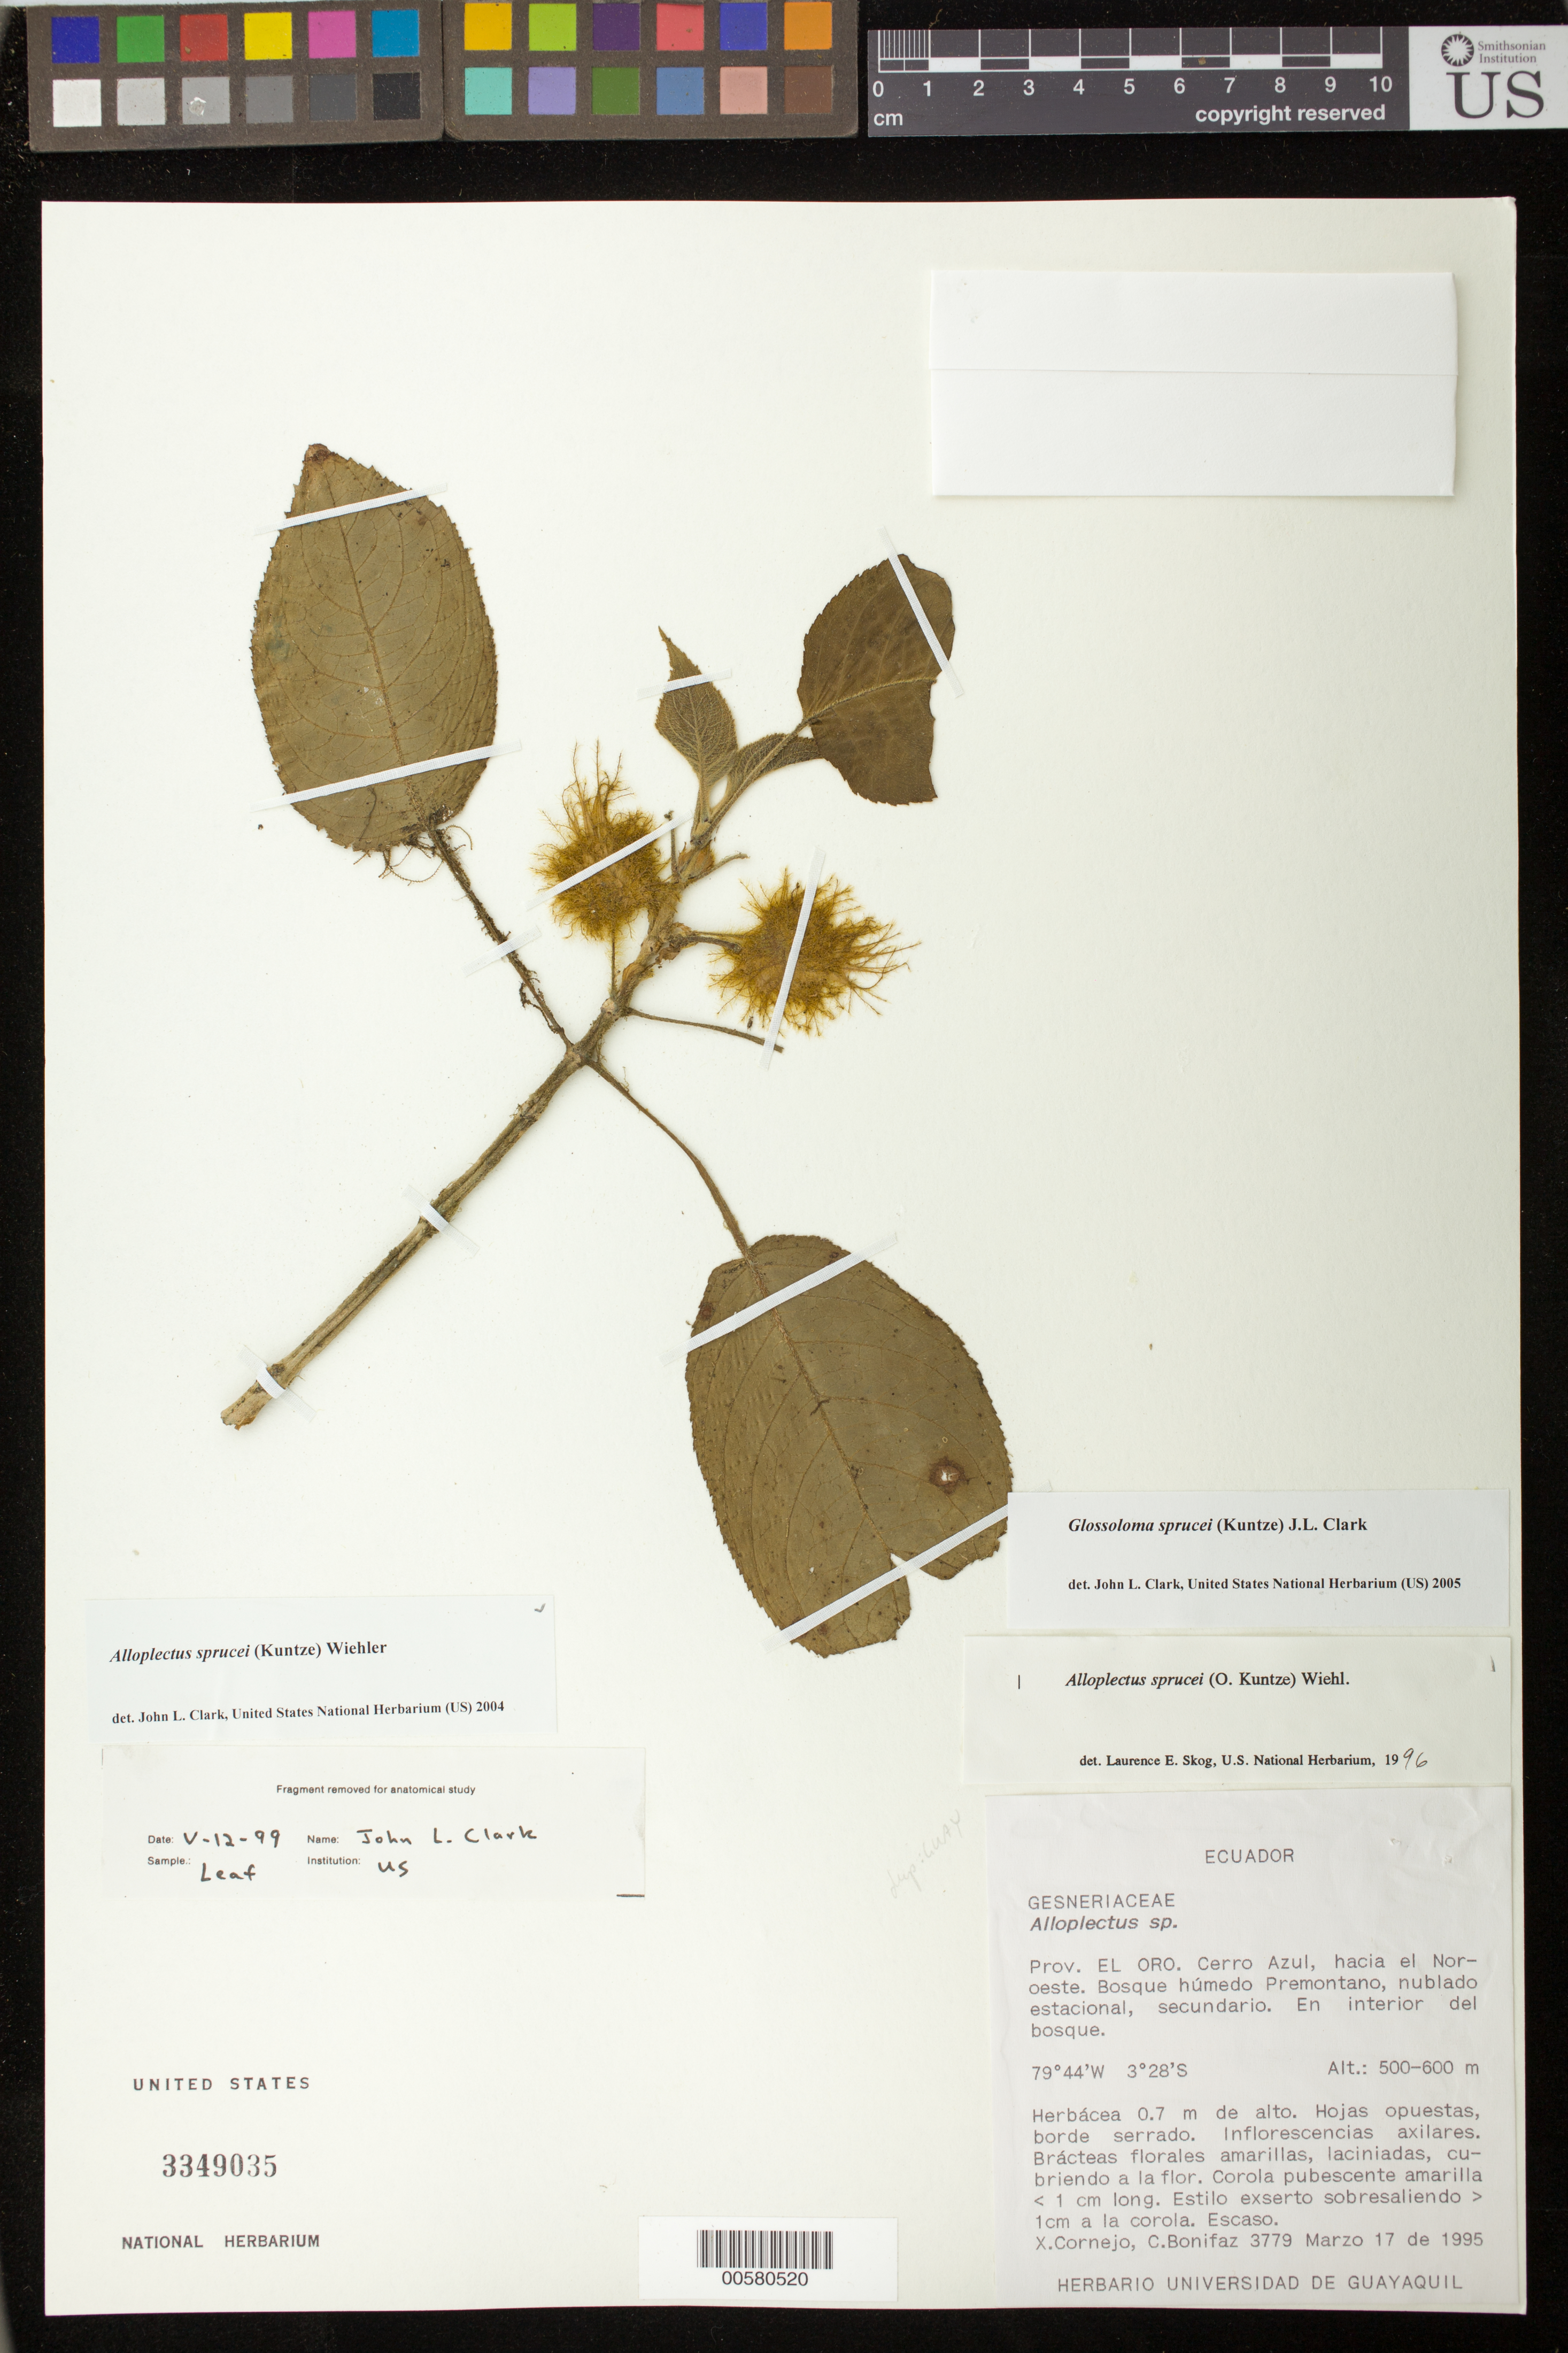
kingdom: Plantae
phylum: Tracheophyta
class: Magnoliopsida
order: Lamiales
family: Gesneriaceae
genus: Glossoloma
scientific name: Glossoloma sprucei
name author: (Kuntze) J.L. Clark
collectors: X. F. Cornejo & C. Bonifaz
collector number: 3779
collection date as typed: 17 Mar 1995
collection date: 1995-03-17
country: Ecuador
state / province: El Oro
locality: Cerro Azul, hacia el Noroeste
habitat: Bosque húmedo premontano, nublado estacional, secundario; en interior del bosque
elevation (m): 500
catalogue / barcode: US 3349035